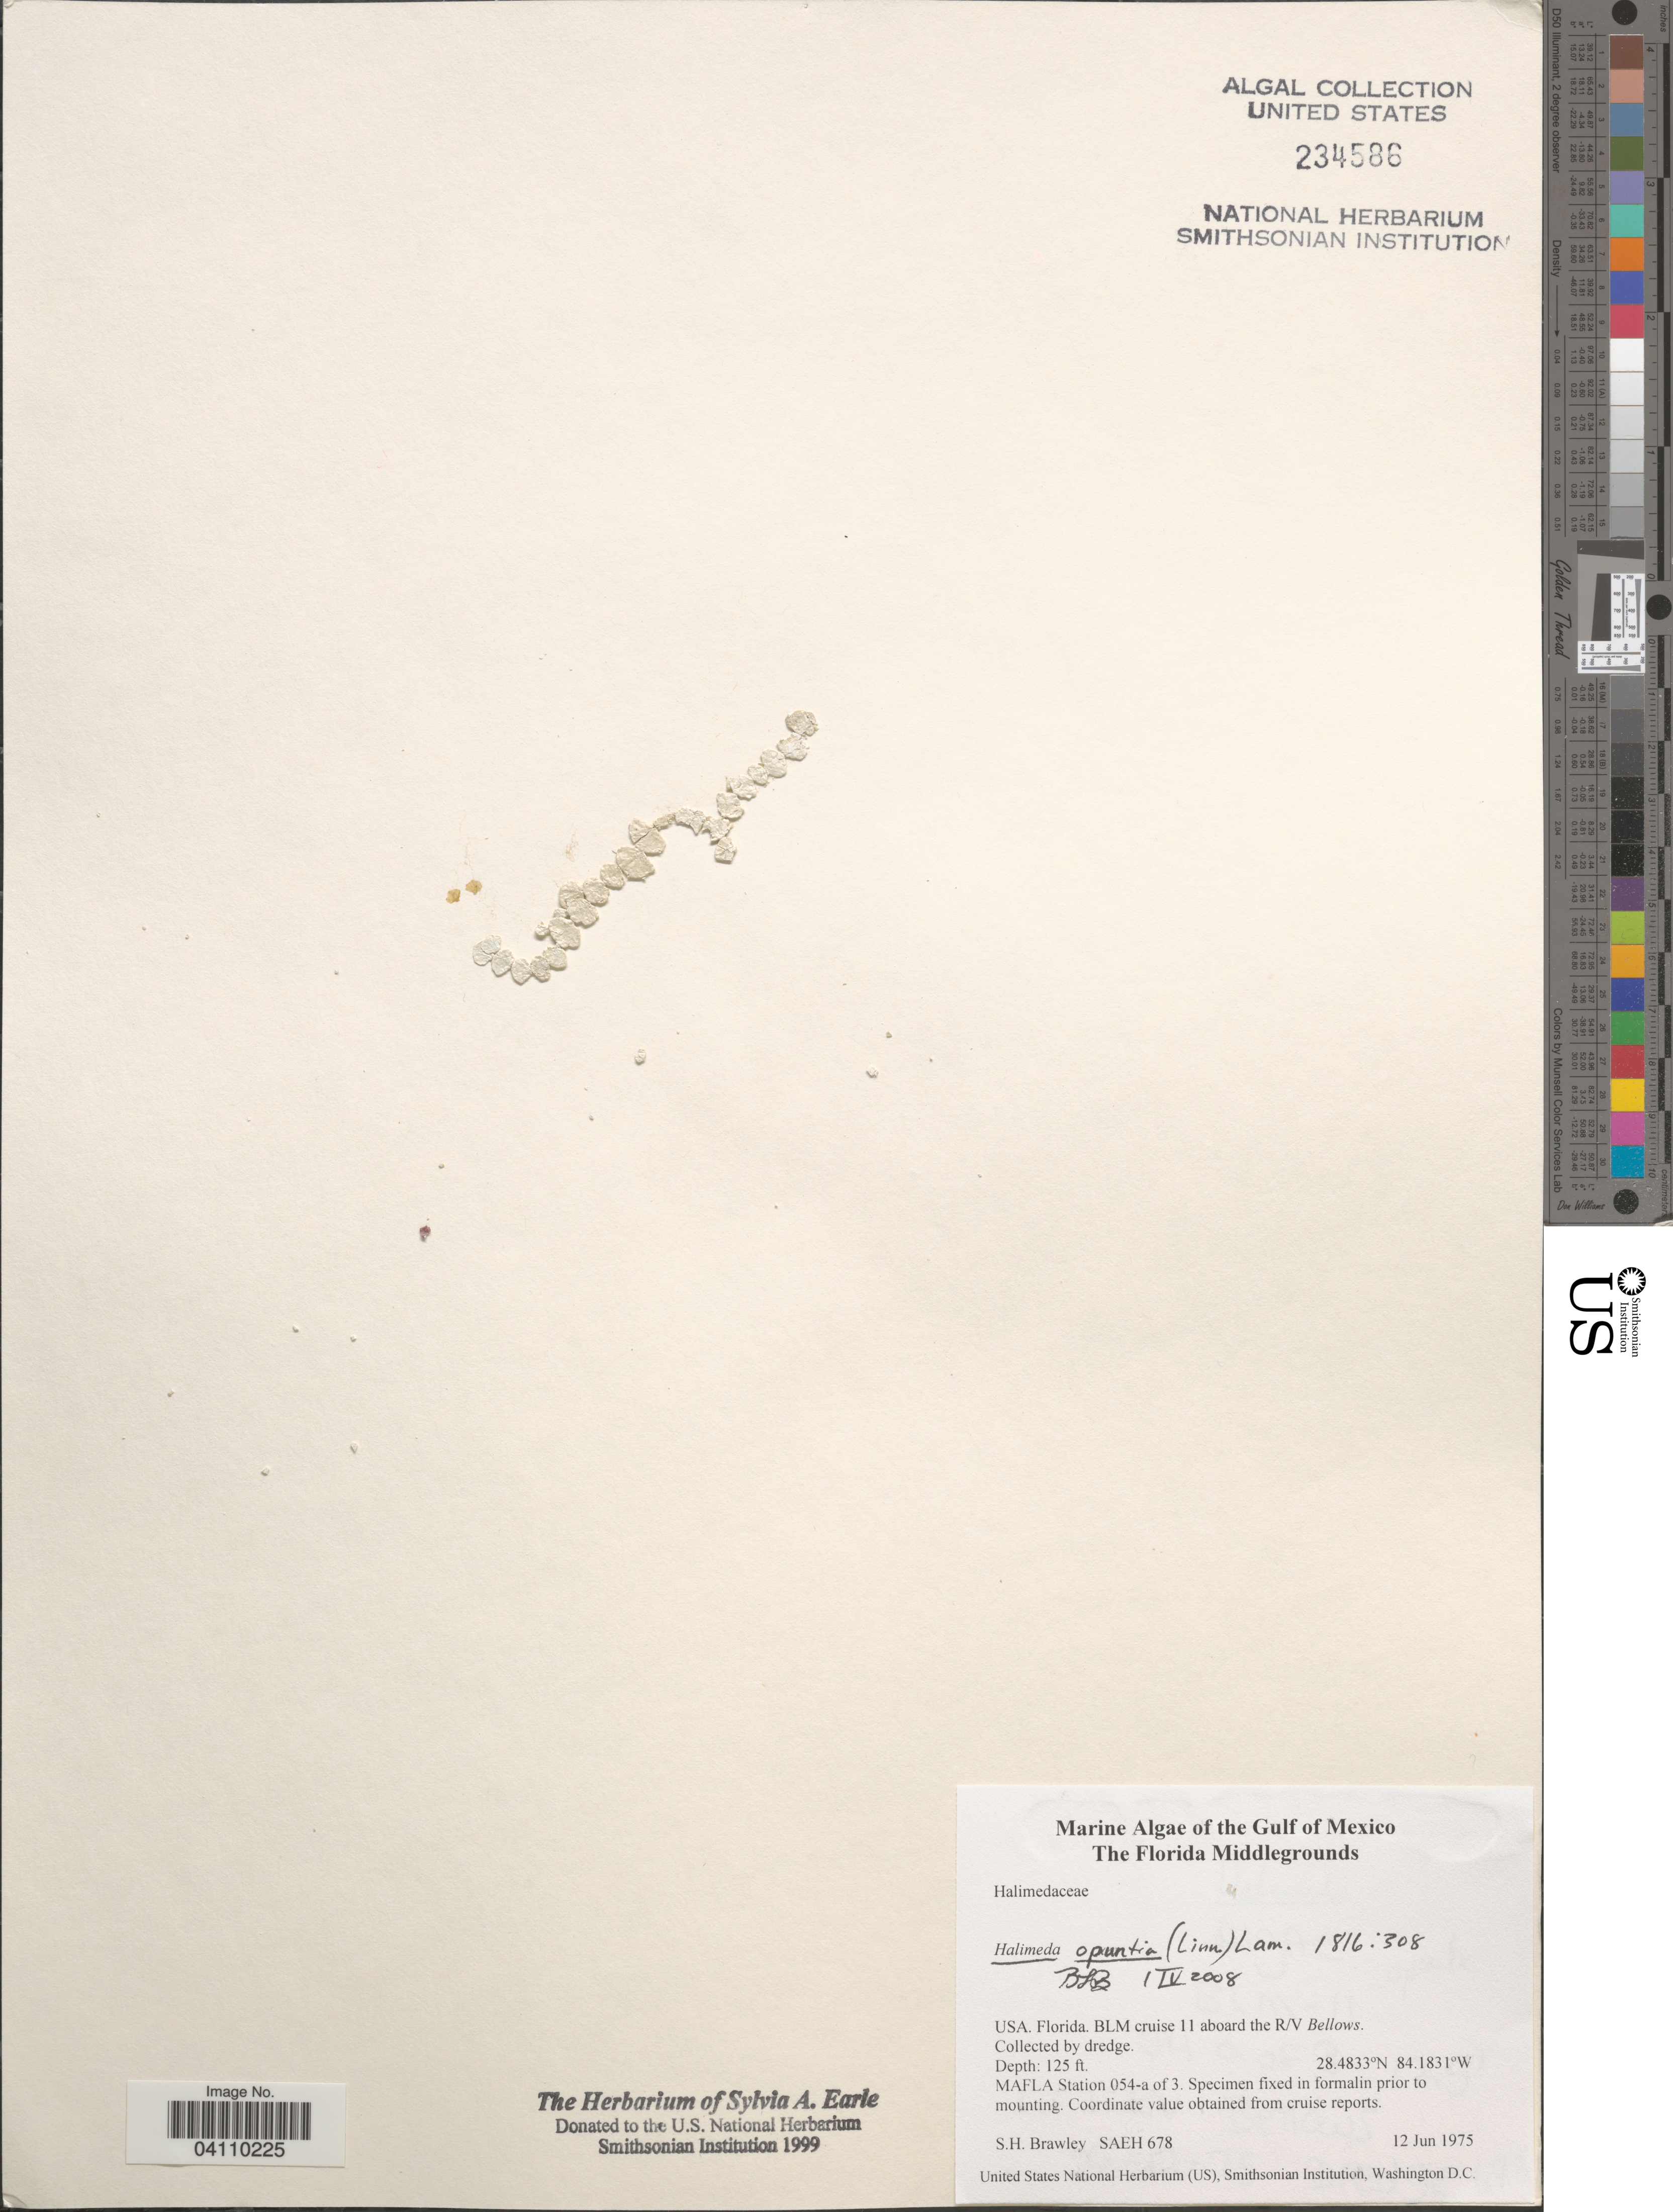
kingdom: Plantae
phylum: Chlorophyta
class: Ulvophyceae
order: Bryopsidales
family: Halimedaceae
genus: Halimeda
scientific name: Halimeda opuntia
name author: (L.) J.V.Lamouroux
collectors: S. Brawley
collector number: SAEH678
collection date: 1975-06-12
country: United States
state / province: Florida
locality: The Gulf of Mexico. The Florida Middlegrounds. BLM cruise 11 aboard the R/V Bellows. MAFLA Station 054-a of 3.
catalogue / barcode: US 234586